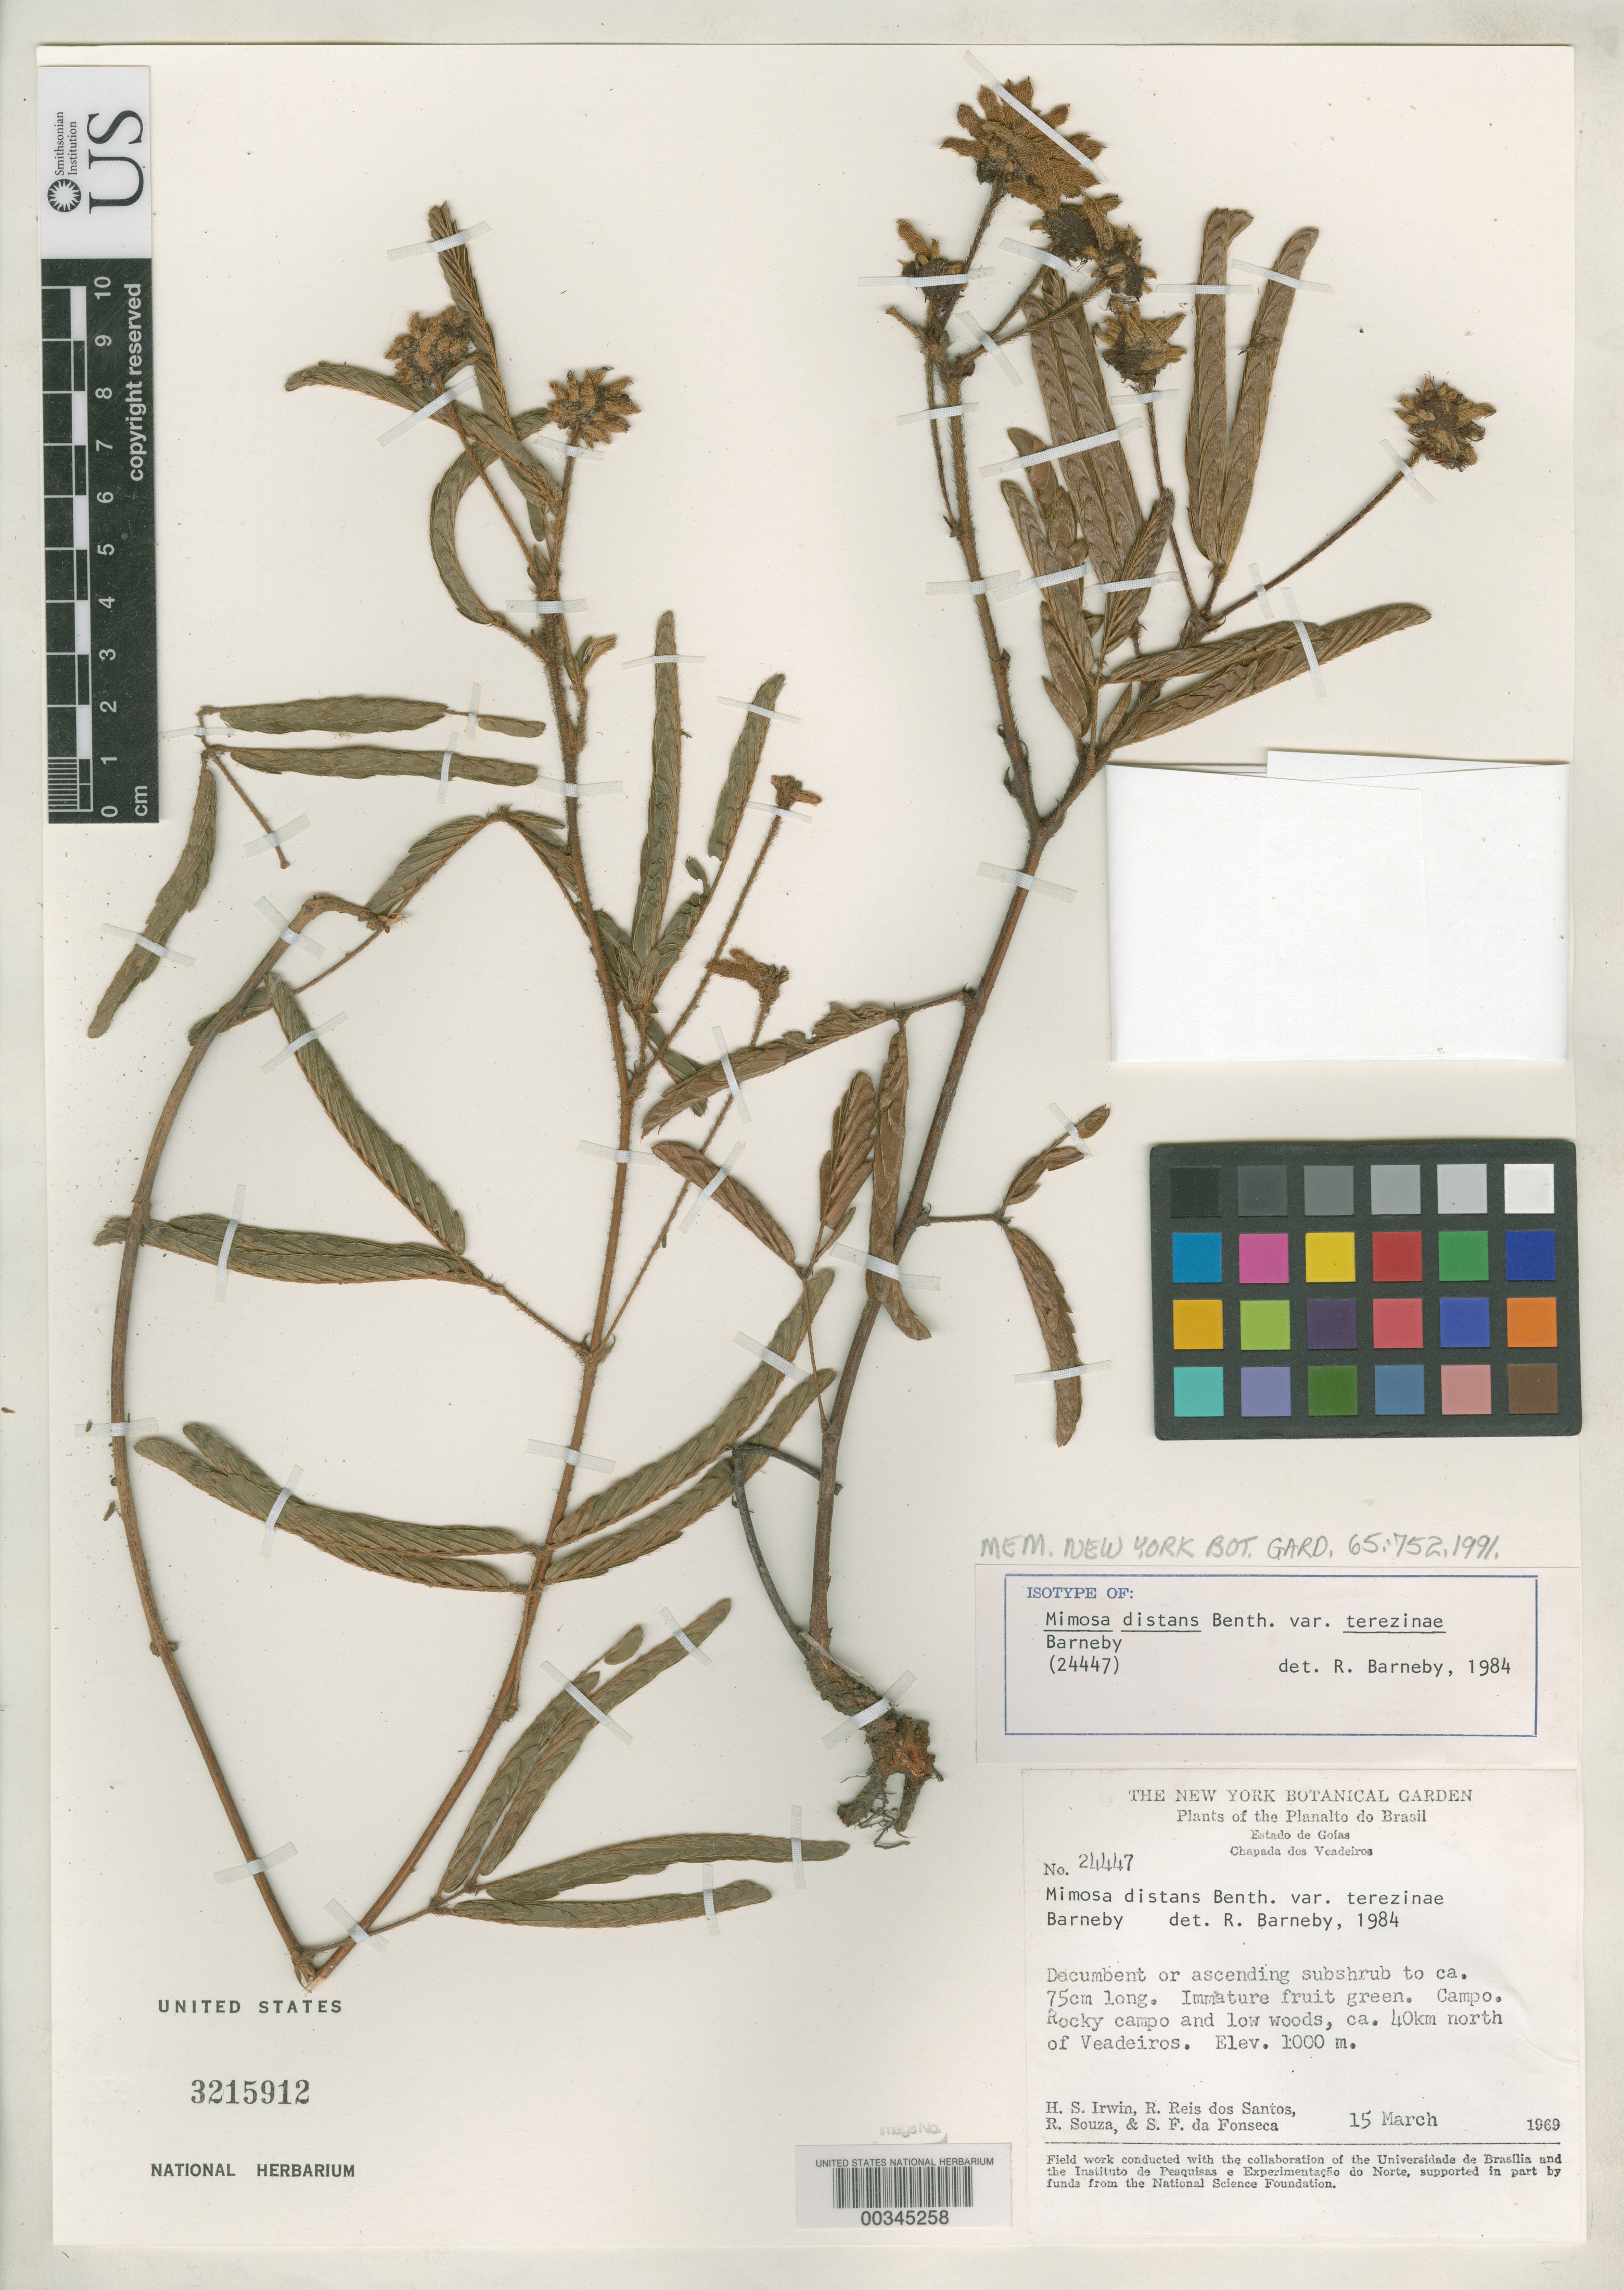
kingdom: Plantae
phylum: Tracheophyta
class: Magnoliopsida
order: Fabales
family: Fabaceae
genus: Mimosa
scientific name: Mimosa distans var. terezinae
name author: Barneby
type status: Isotype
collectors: H. Irwin, R. G. P. Santos, R. Souza & S. F. Fonsêca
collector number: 24447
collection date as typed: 15 Mar 1969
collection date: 1969-03-15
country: Brazil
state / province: Goiás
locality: Chapada de Veadeiros, ca. 40 km N of Veadeiros.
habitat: Rocky Campo & low woods.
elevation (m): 1000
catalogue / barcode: US 3215912